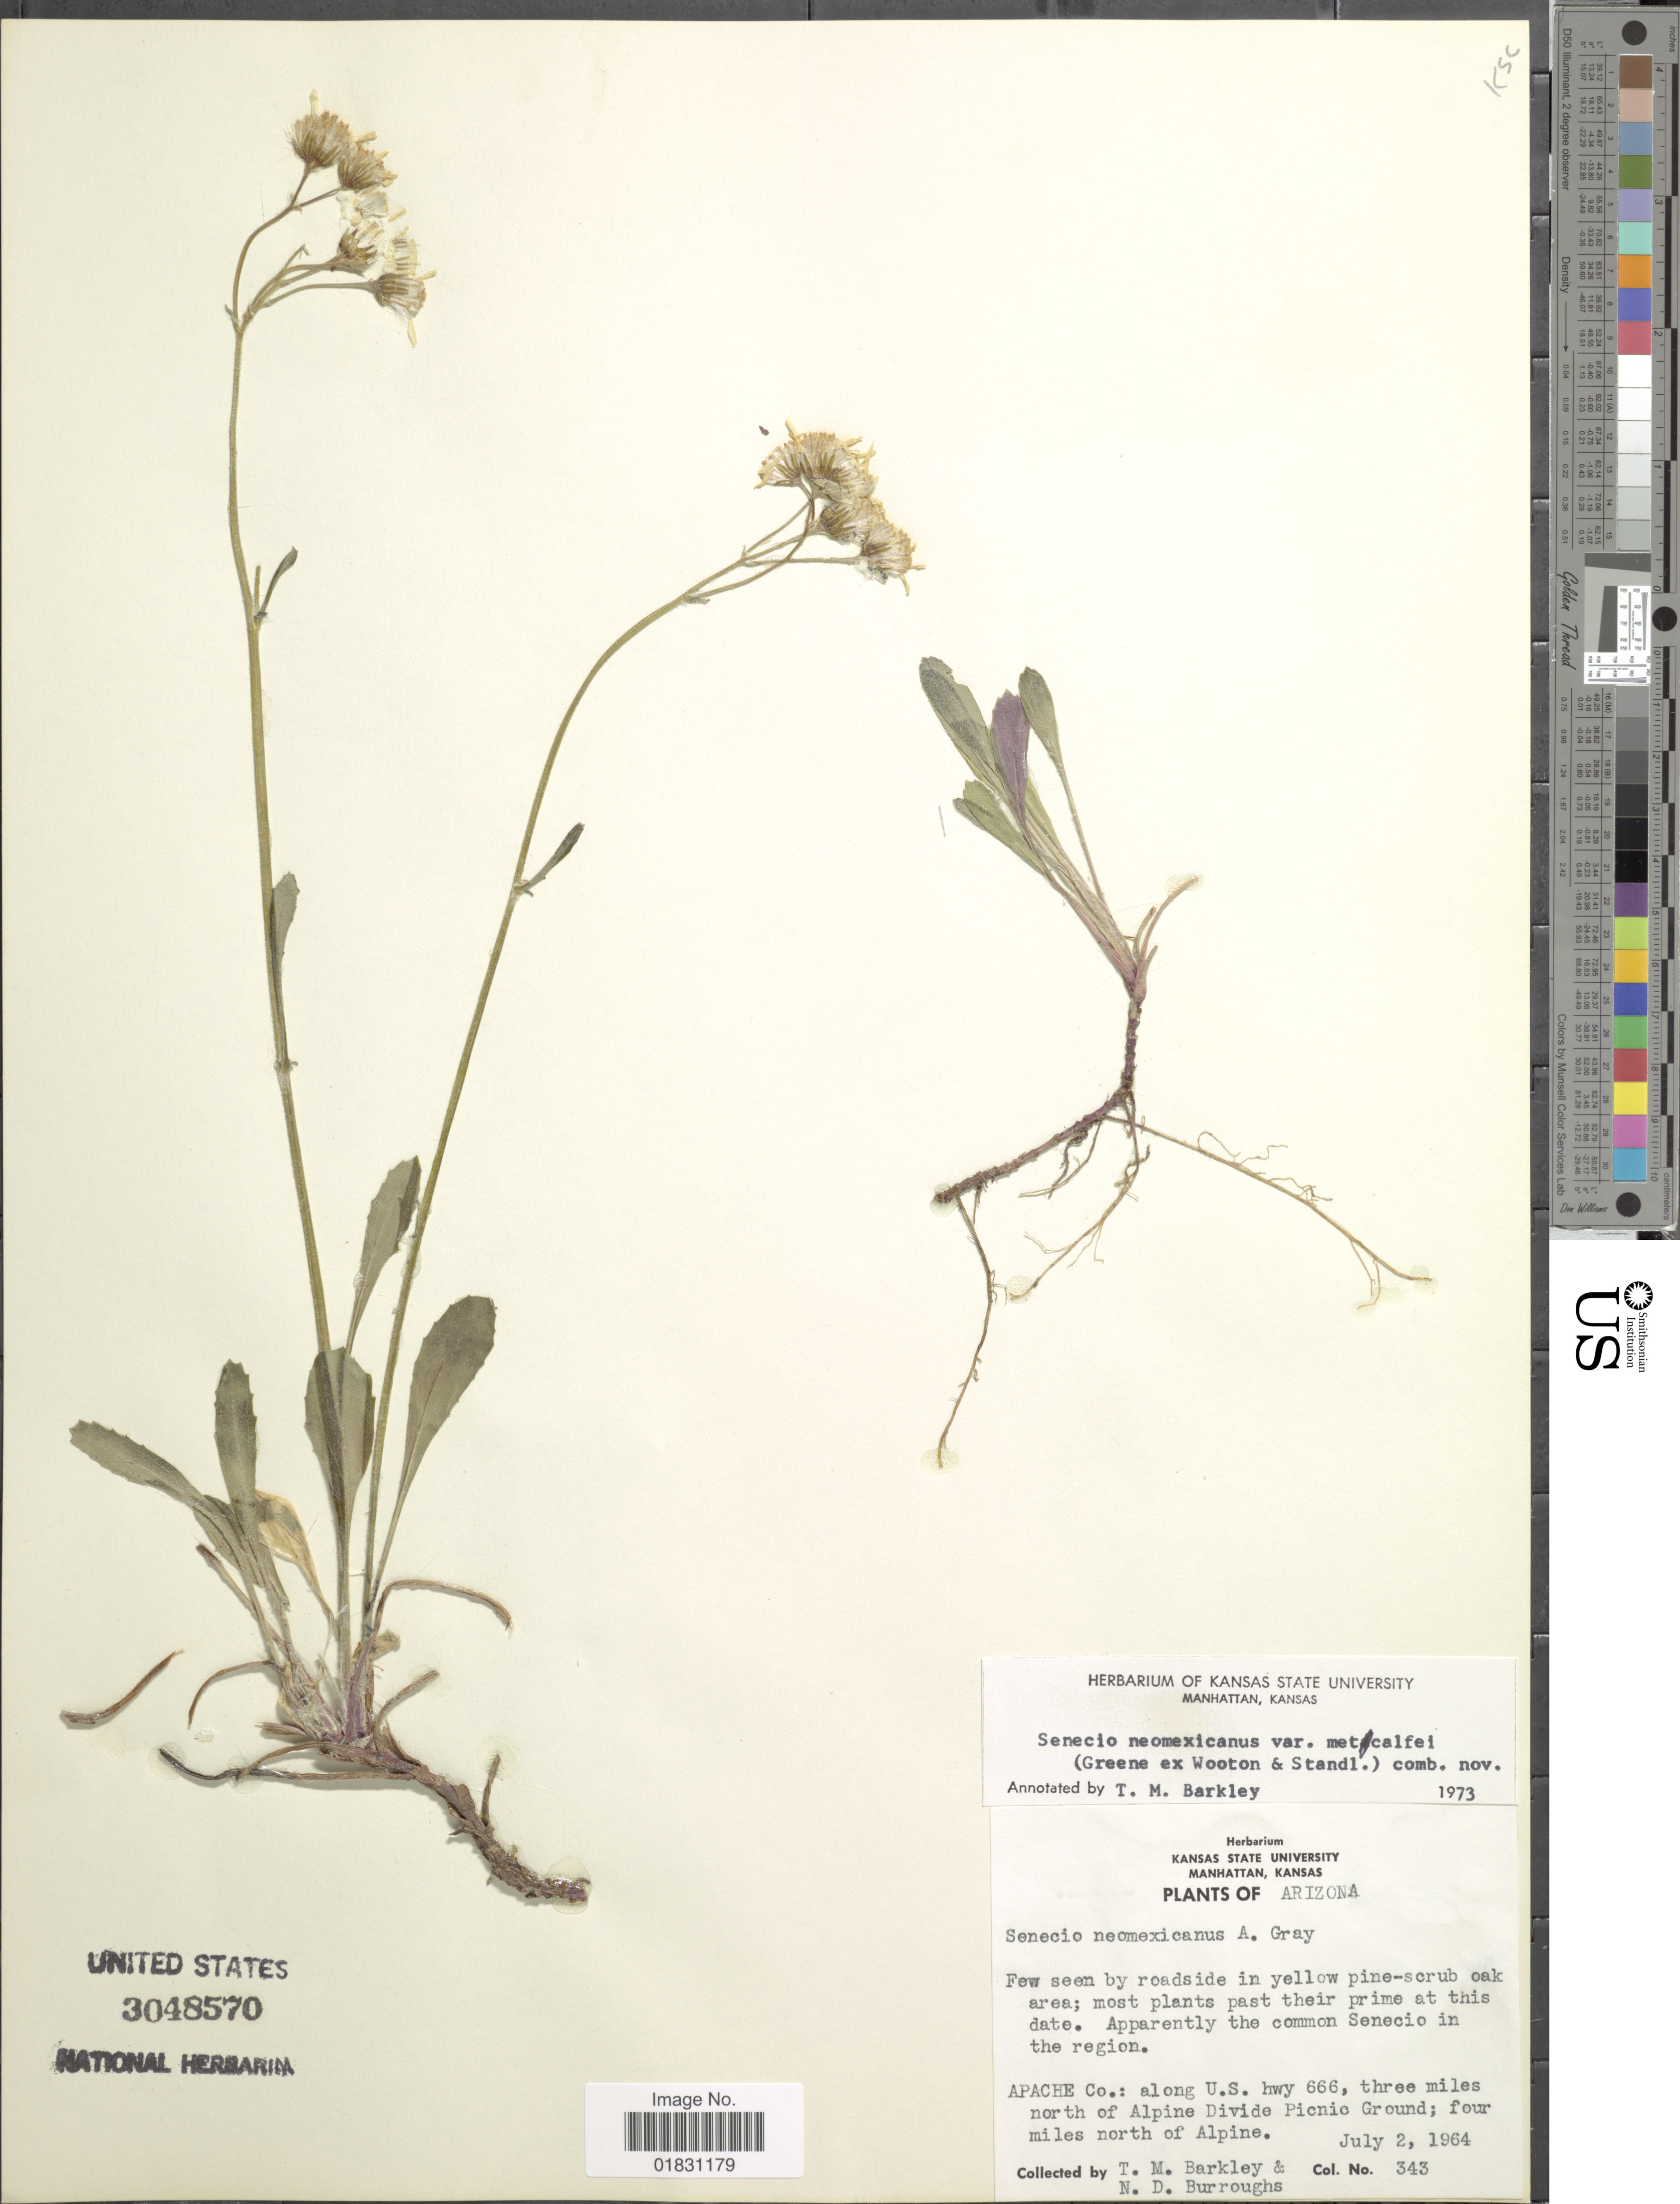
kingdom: Plantae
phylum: Tracheophyta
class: Magnoliopsida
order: Asterales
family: Asteraceae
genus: Packera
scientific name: Packera neomexicana var. metcalfei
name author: (Greene ex Wooton & Standl.) Trock & T.M. Barkley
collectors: T. M. Barkley & N. Burroughs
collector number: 343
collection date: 1964-07-02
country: United States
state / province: Arizona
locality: Apache Co.: along U.S. hwy 666, three miles north of Alpine Divide Picnic Ground, four miles north of Alpine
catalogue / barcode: US 3048570